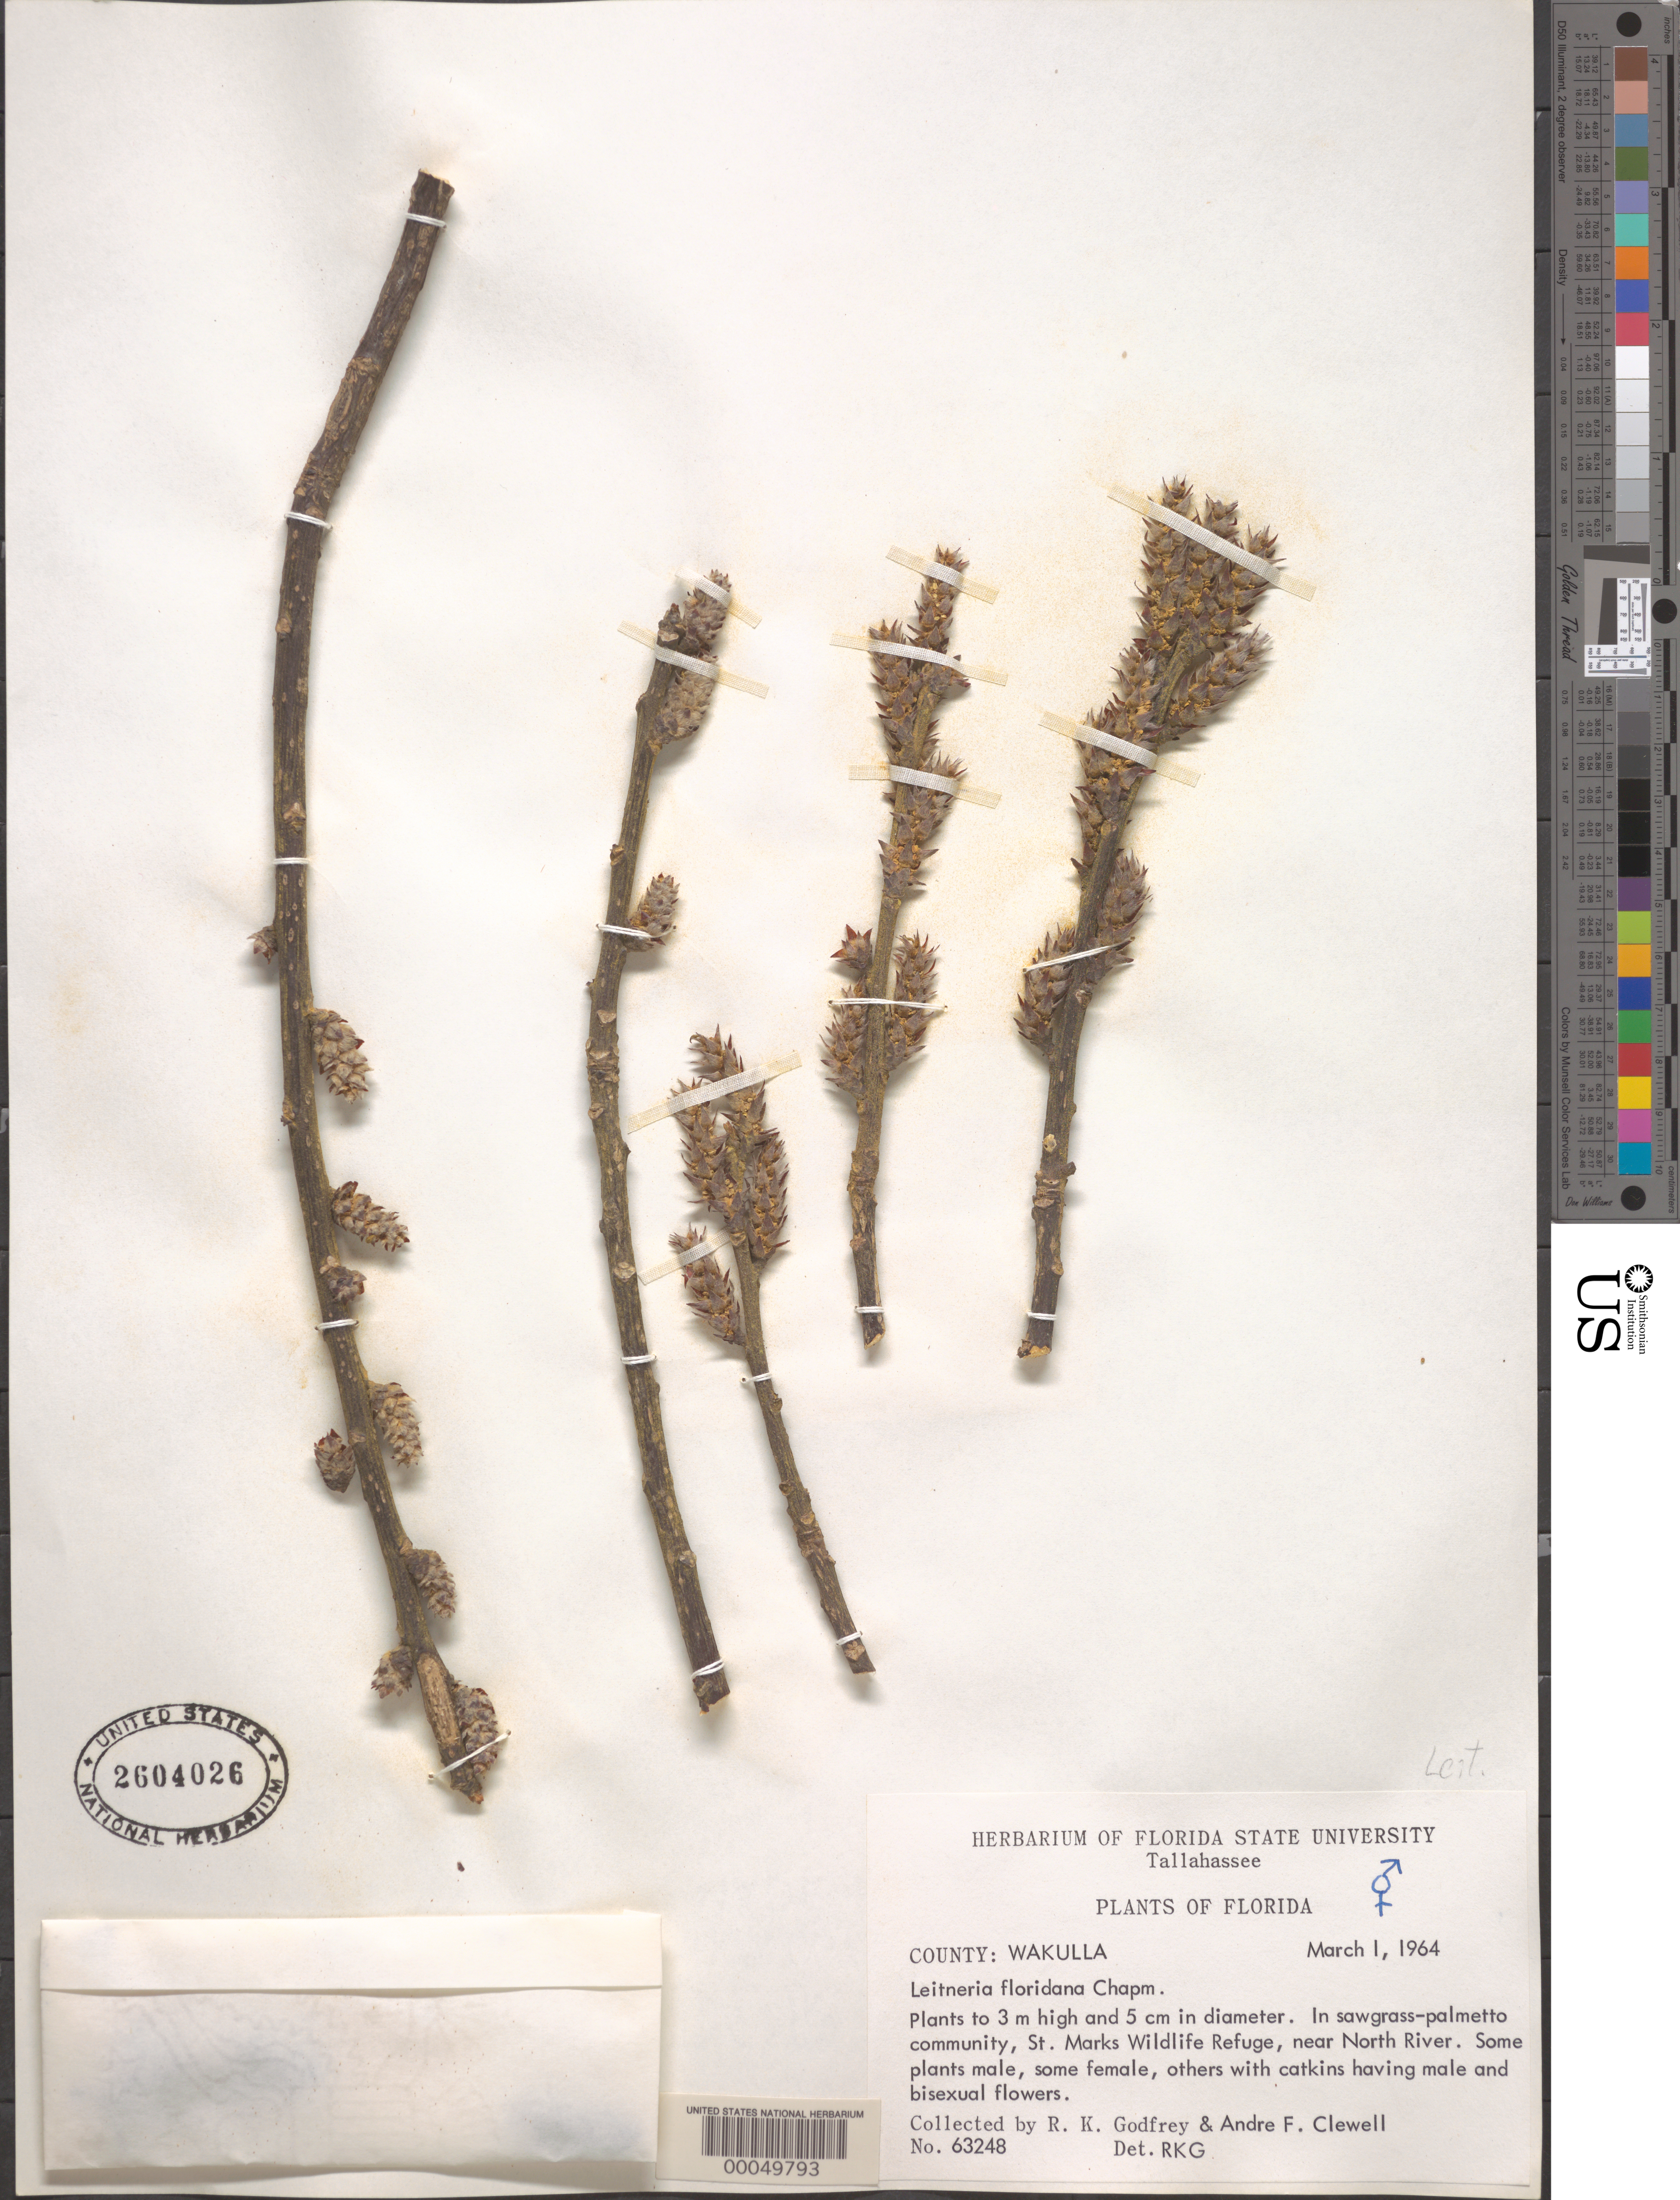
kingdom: Plantae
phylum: Tracheophyta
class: Magnoliopsida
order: Sapindales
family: Simaroubaceae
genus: Leitneria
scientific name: Leitneria floridana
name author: Chapm.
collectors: R. K. Godfrey & A. Clewell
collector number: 63248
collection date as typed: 01 Mar 1964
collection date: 1964-03-01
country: United States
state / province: Florida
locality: St marks refuge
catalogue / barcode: US 2604026